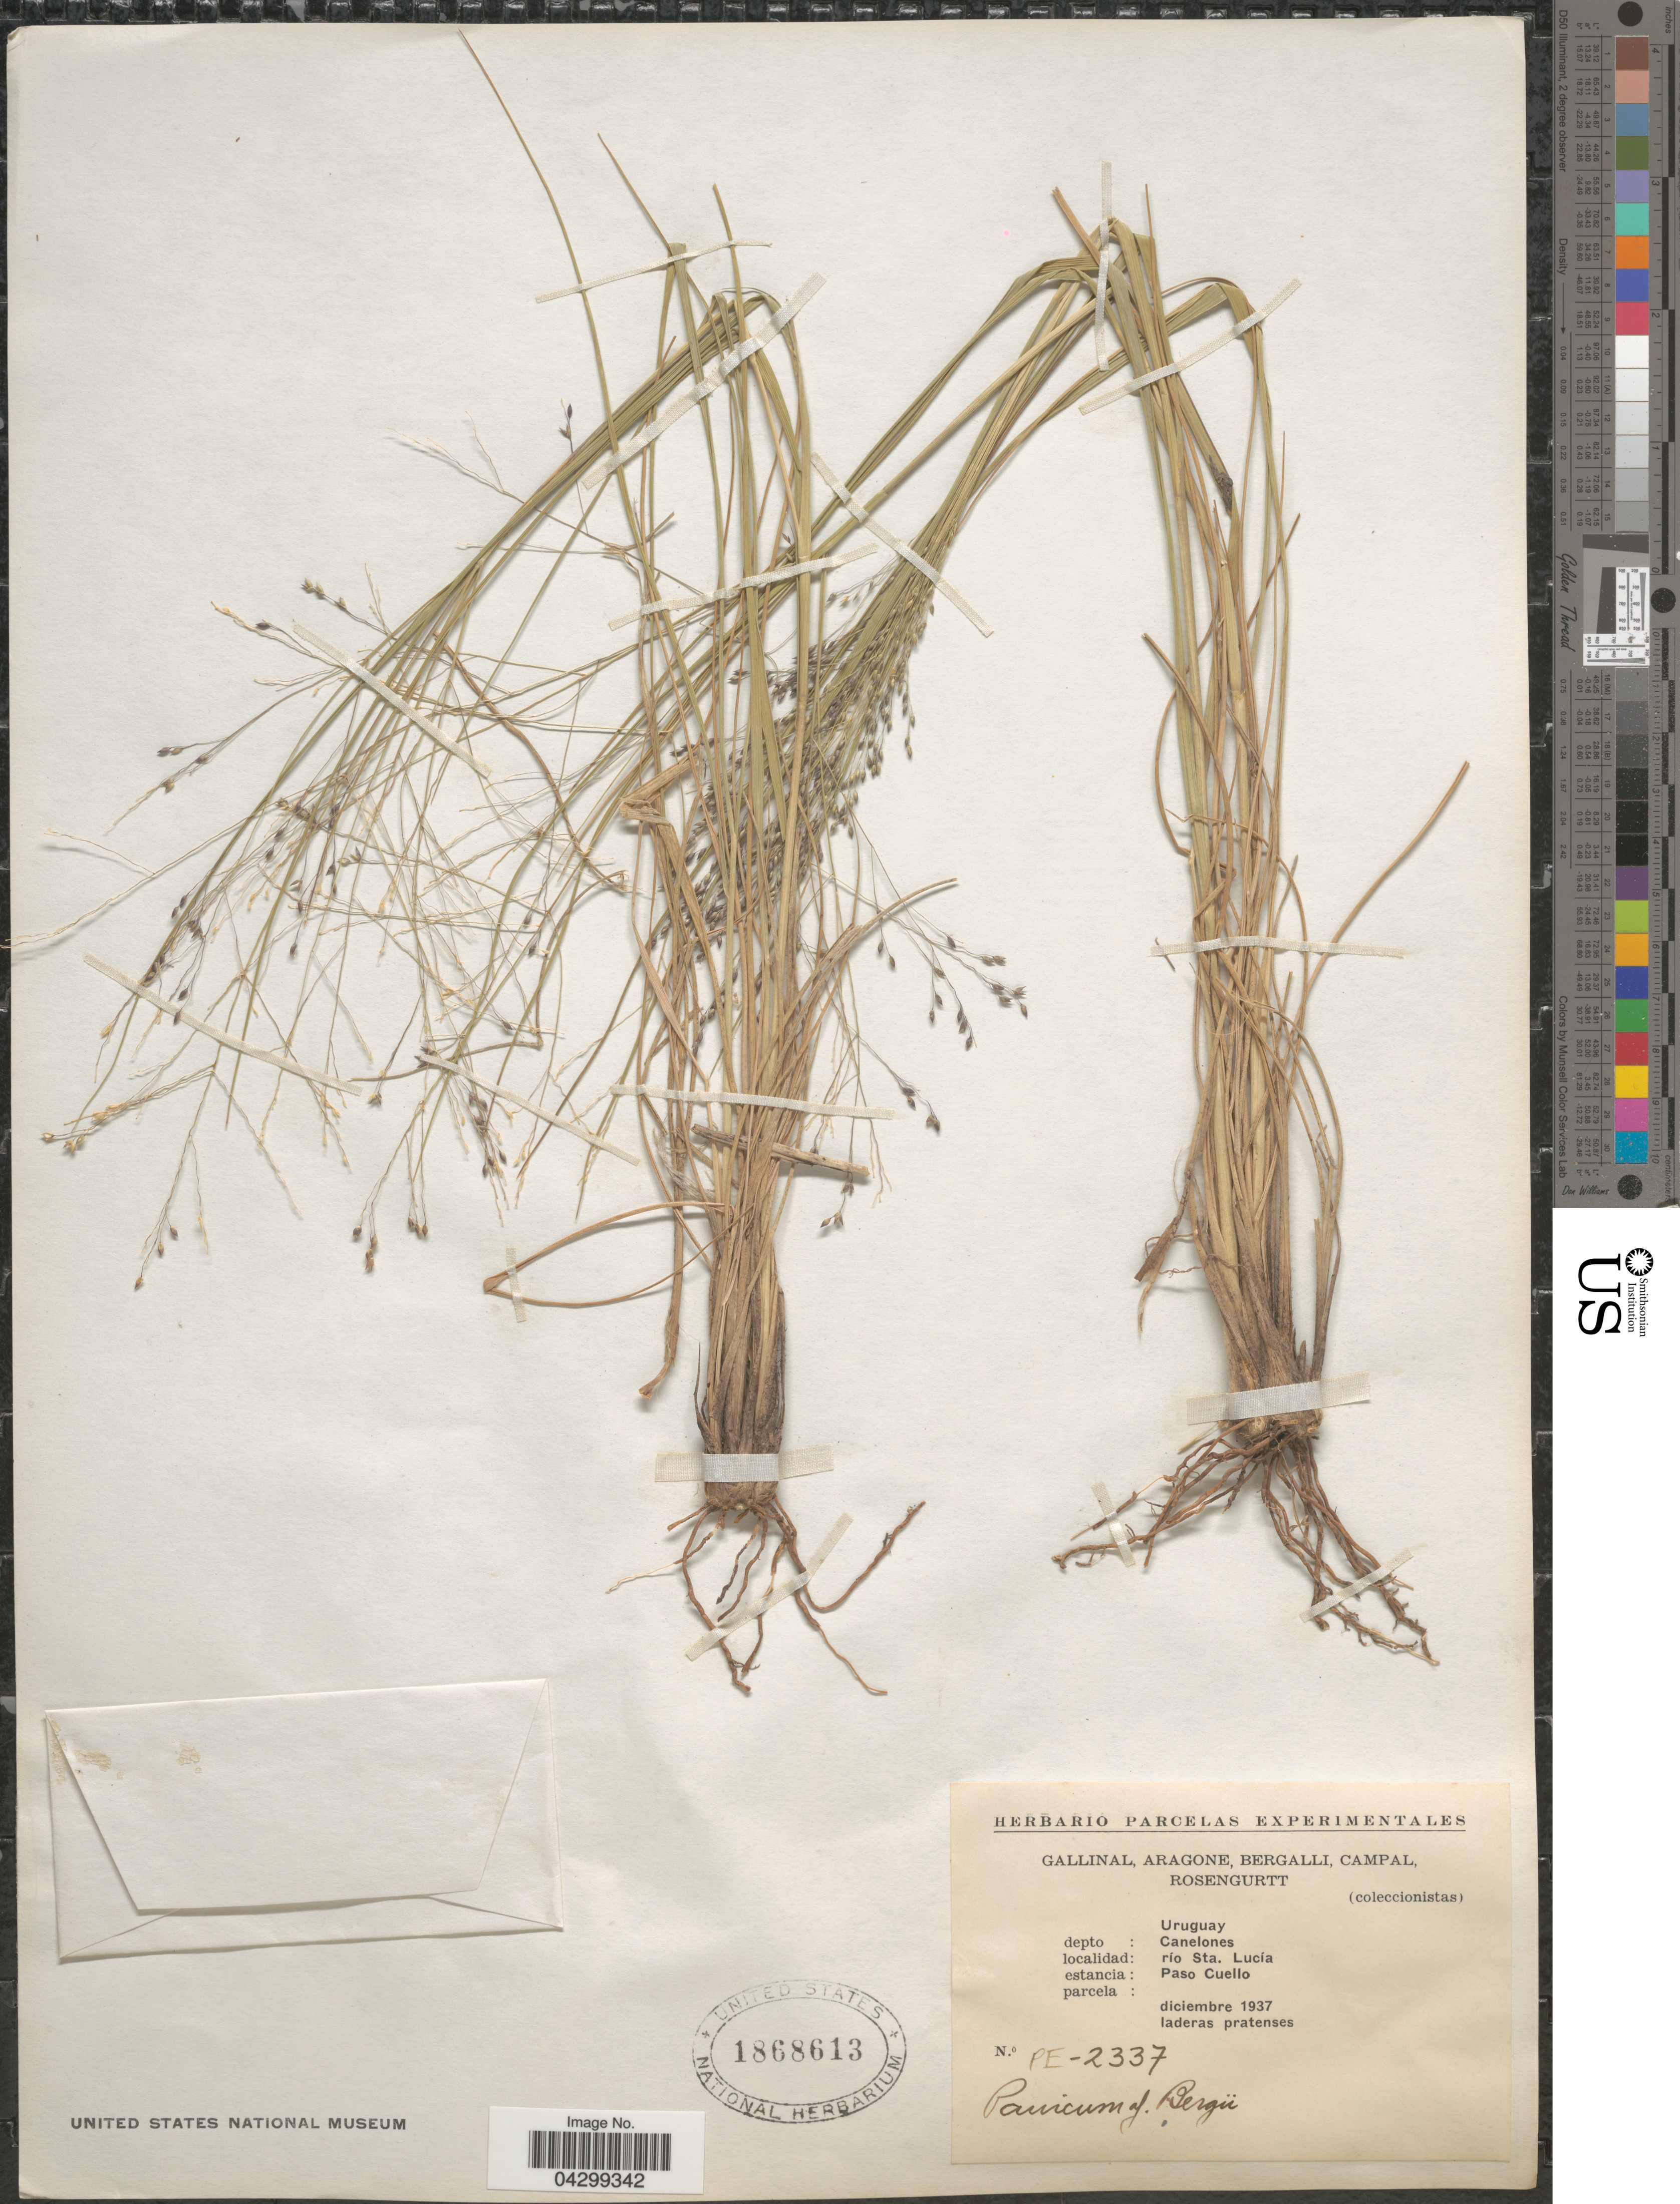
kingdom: Plantae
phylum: Tracheophyta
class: Liliopsida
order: Poales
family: Poaceae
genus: Panicum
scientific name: Panicum bergii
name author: Arechav.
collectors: -. Gallinal, -- Aragone, -- Bergalli, -- Campal & Rosengurtt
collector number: PE-2337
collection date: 1937-12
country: Uruguay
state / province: Canelones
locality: Depto: Canelones. Río Sta. Lucía. Estancia: Paso Cuello.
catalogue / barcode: US 1868613